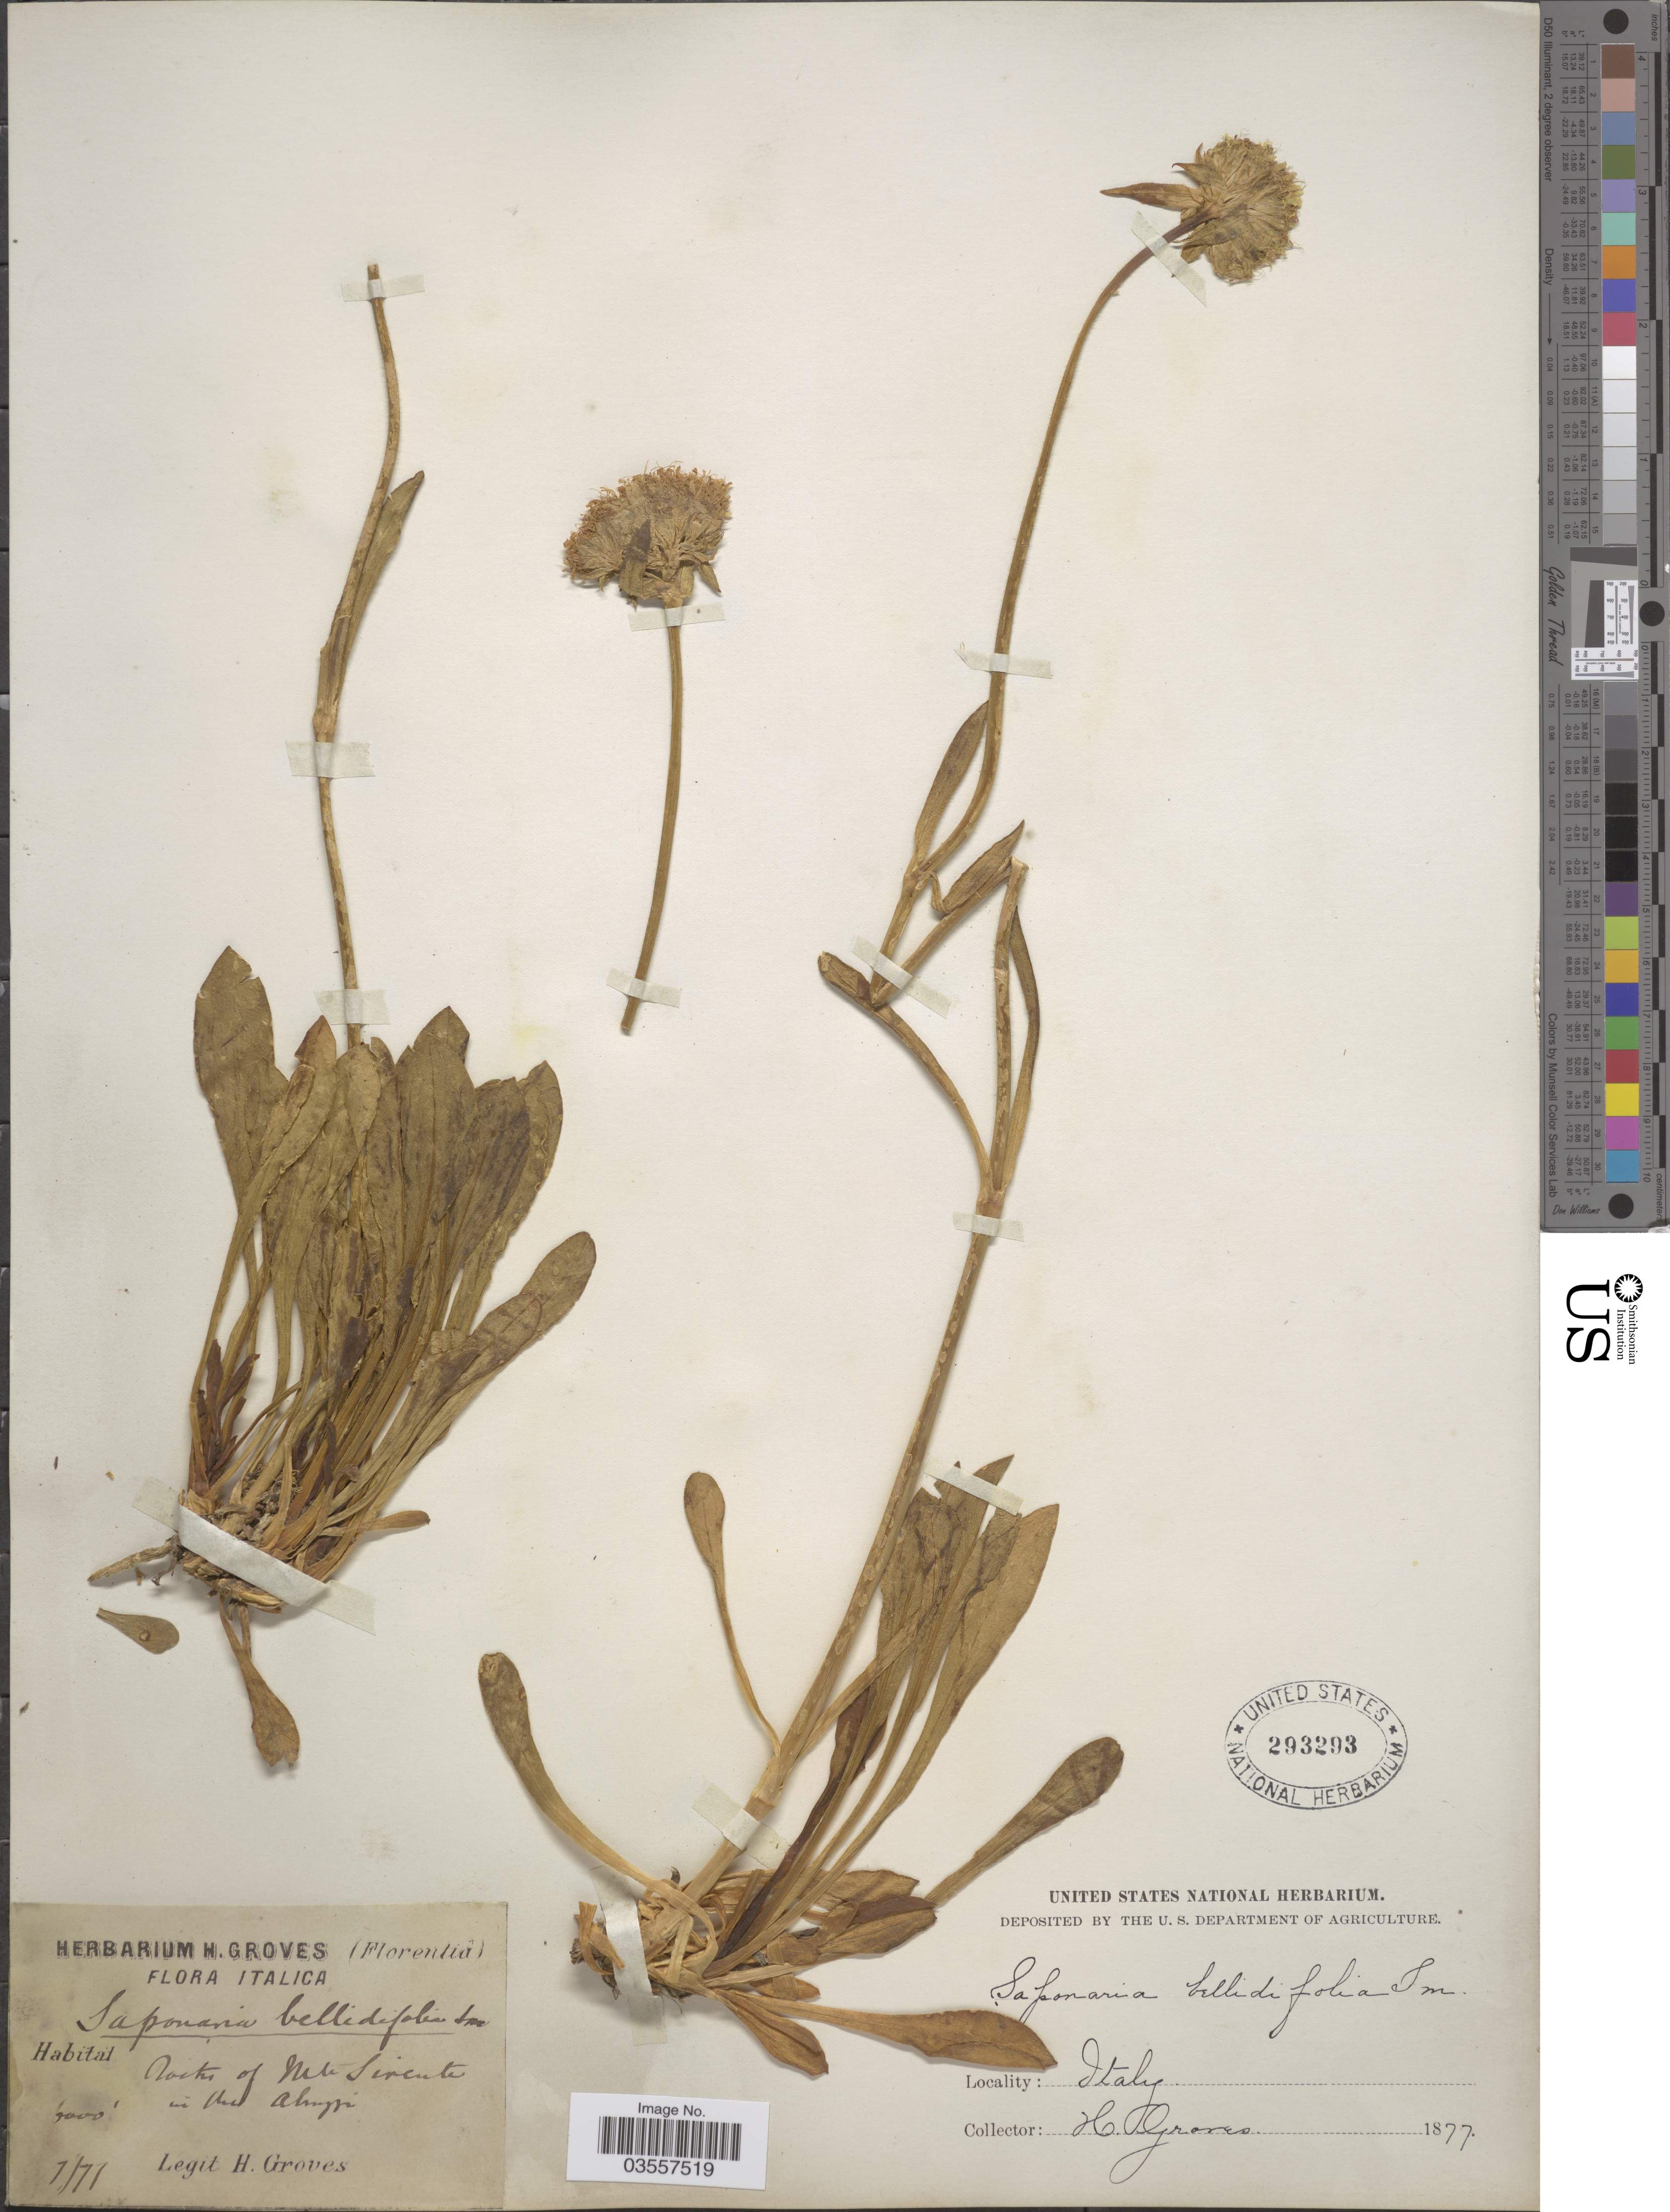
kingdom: Plantae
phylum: Tracheophyta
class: Magnoliopsida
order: Caryophyllales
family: Caryophyllaceae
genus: Saponaria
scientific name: Saponaria bellidifolia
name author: Sm.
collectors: H. Groves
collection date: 1877-07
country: Italy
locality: Rocks of Mtn Sirente in the Abruzzi.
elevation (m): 1829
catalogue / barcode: US 293293